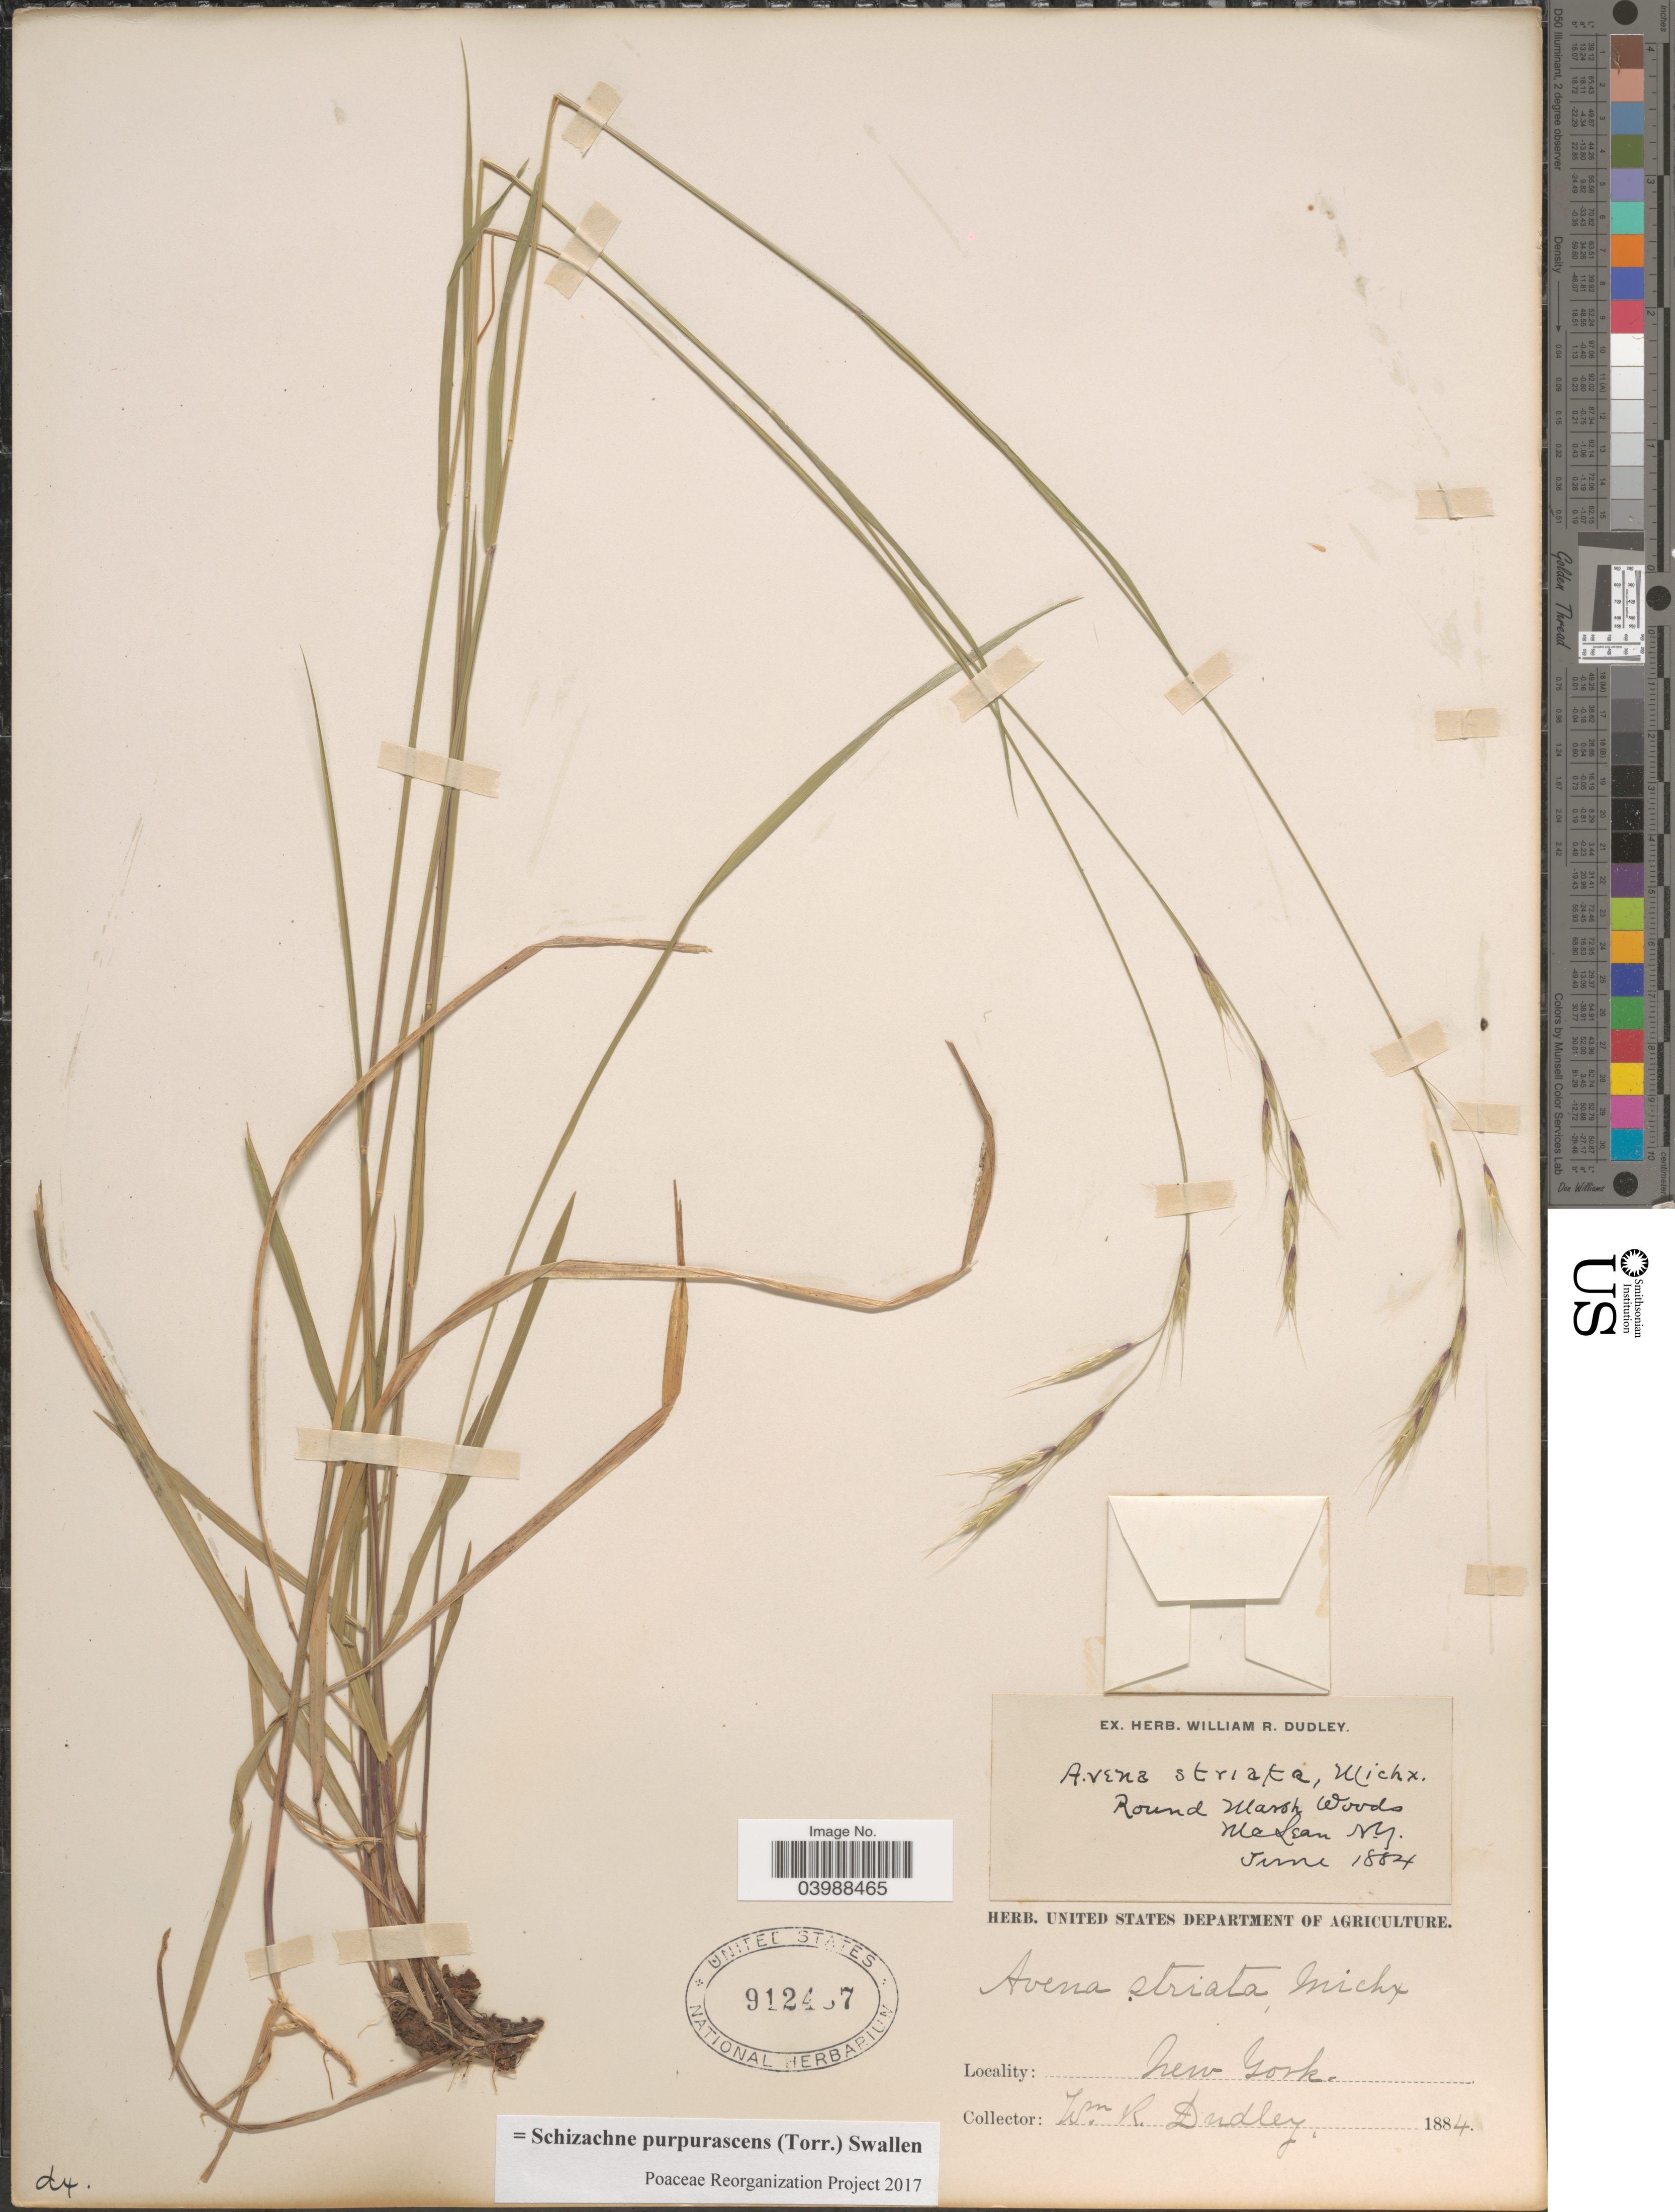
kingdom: Plantae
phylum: Tracheophyta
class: Liliopsida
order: Poales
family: Poaceae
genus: Schizachne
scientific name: Schizachne purpurascens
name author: (Torr.) Swallen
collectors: W. Dudley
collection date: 1884-06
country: United States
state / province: New York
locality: Round Marsh Woods. McLean.